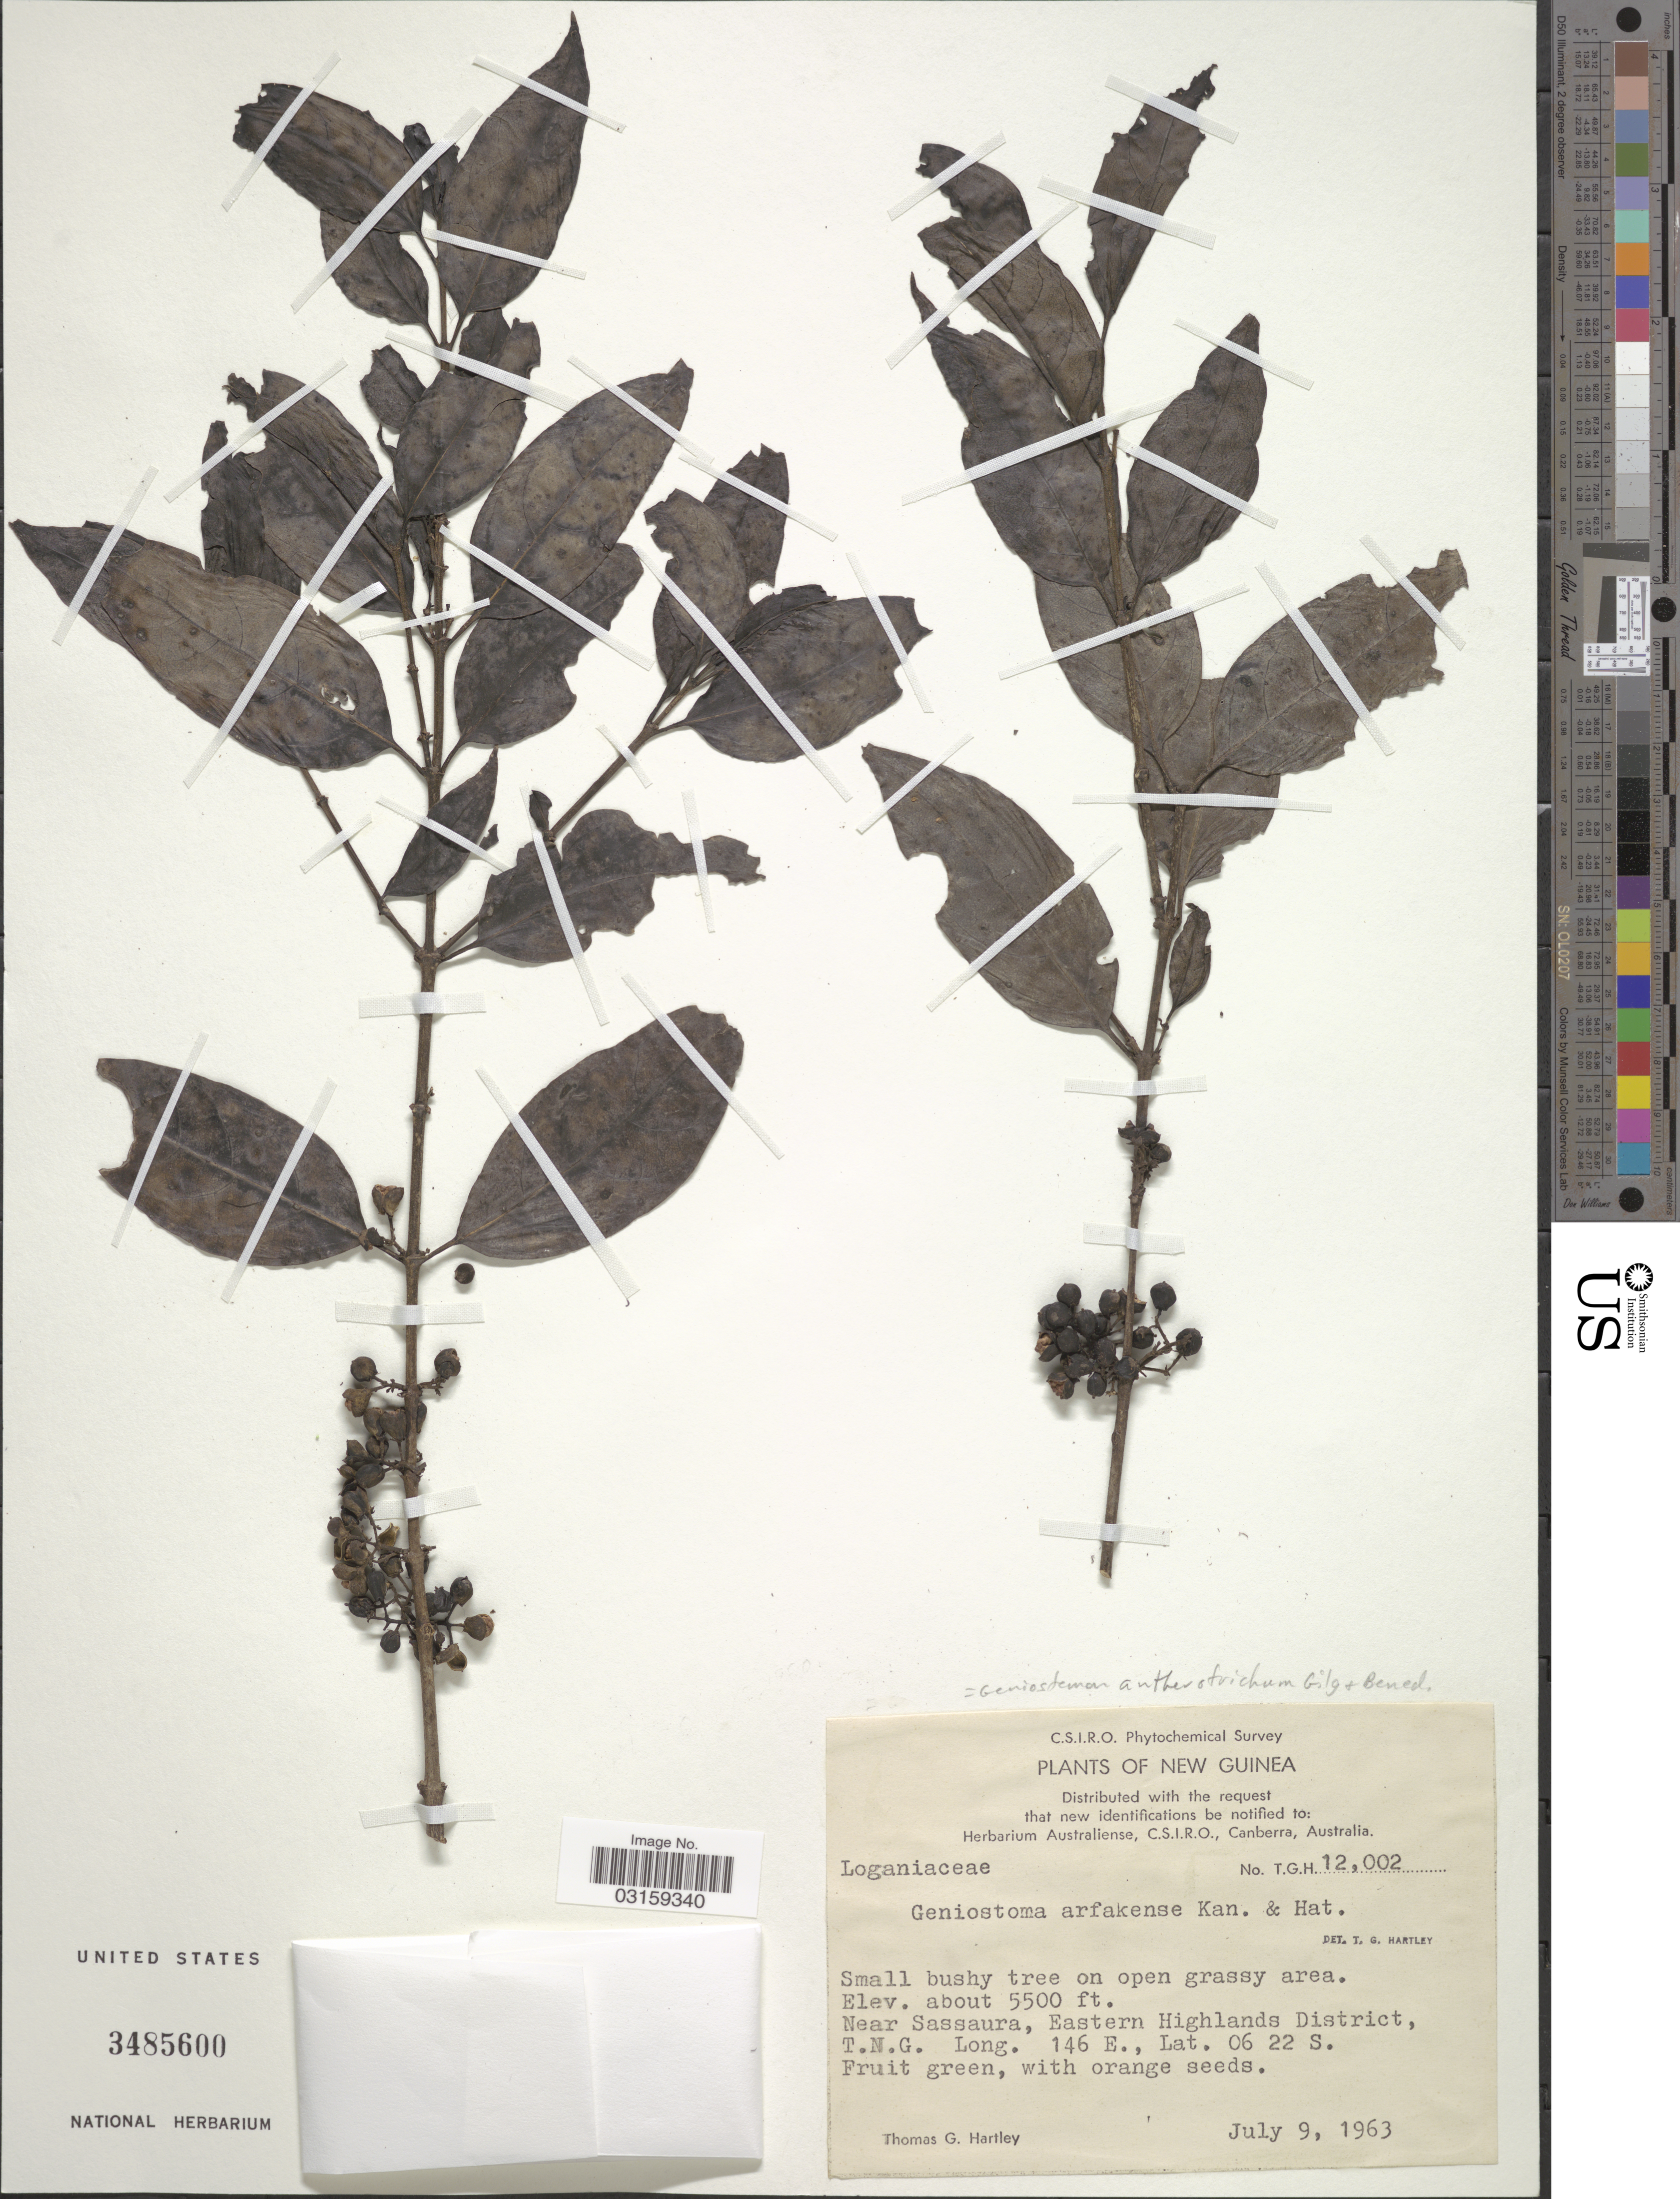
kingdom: Plantae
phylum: Tracheophyta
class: Magnoliopsida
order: Gentianales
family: Loganiaceae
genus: Geniostoma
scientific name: Geniostoma antherotrichum var. antherotrichum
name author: Gilg & Gilg-Ben.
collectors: T. G. Hartley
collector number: TGH12002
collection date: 1963-07-09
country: Papua New Guinea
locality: New Guinea. Near Sassaura, Eastern Highlands District, T.N.G.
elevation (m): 1676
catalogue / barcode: US 3485600